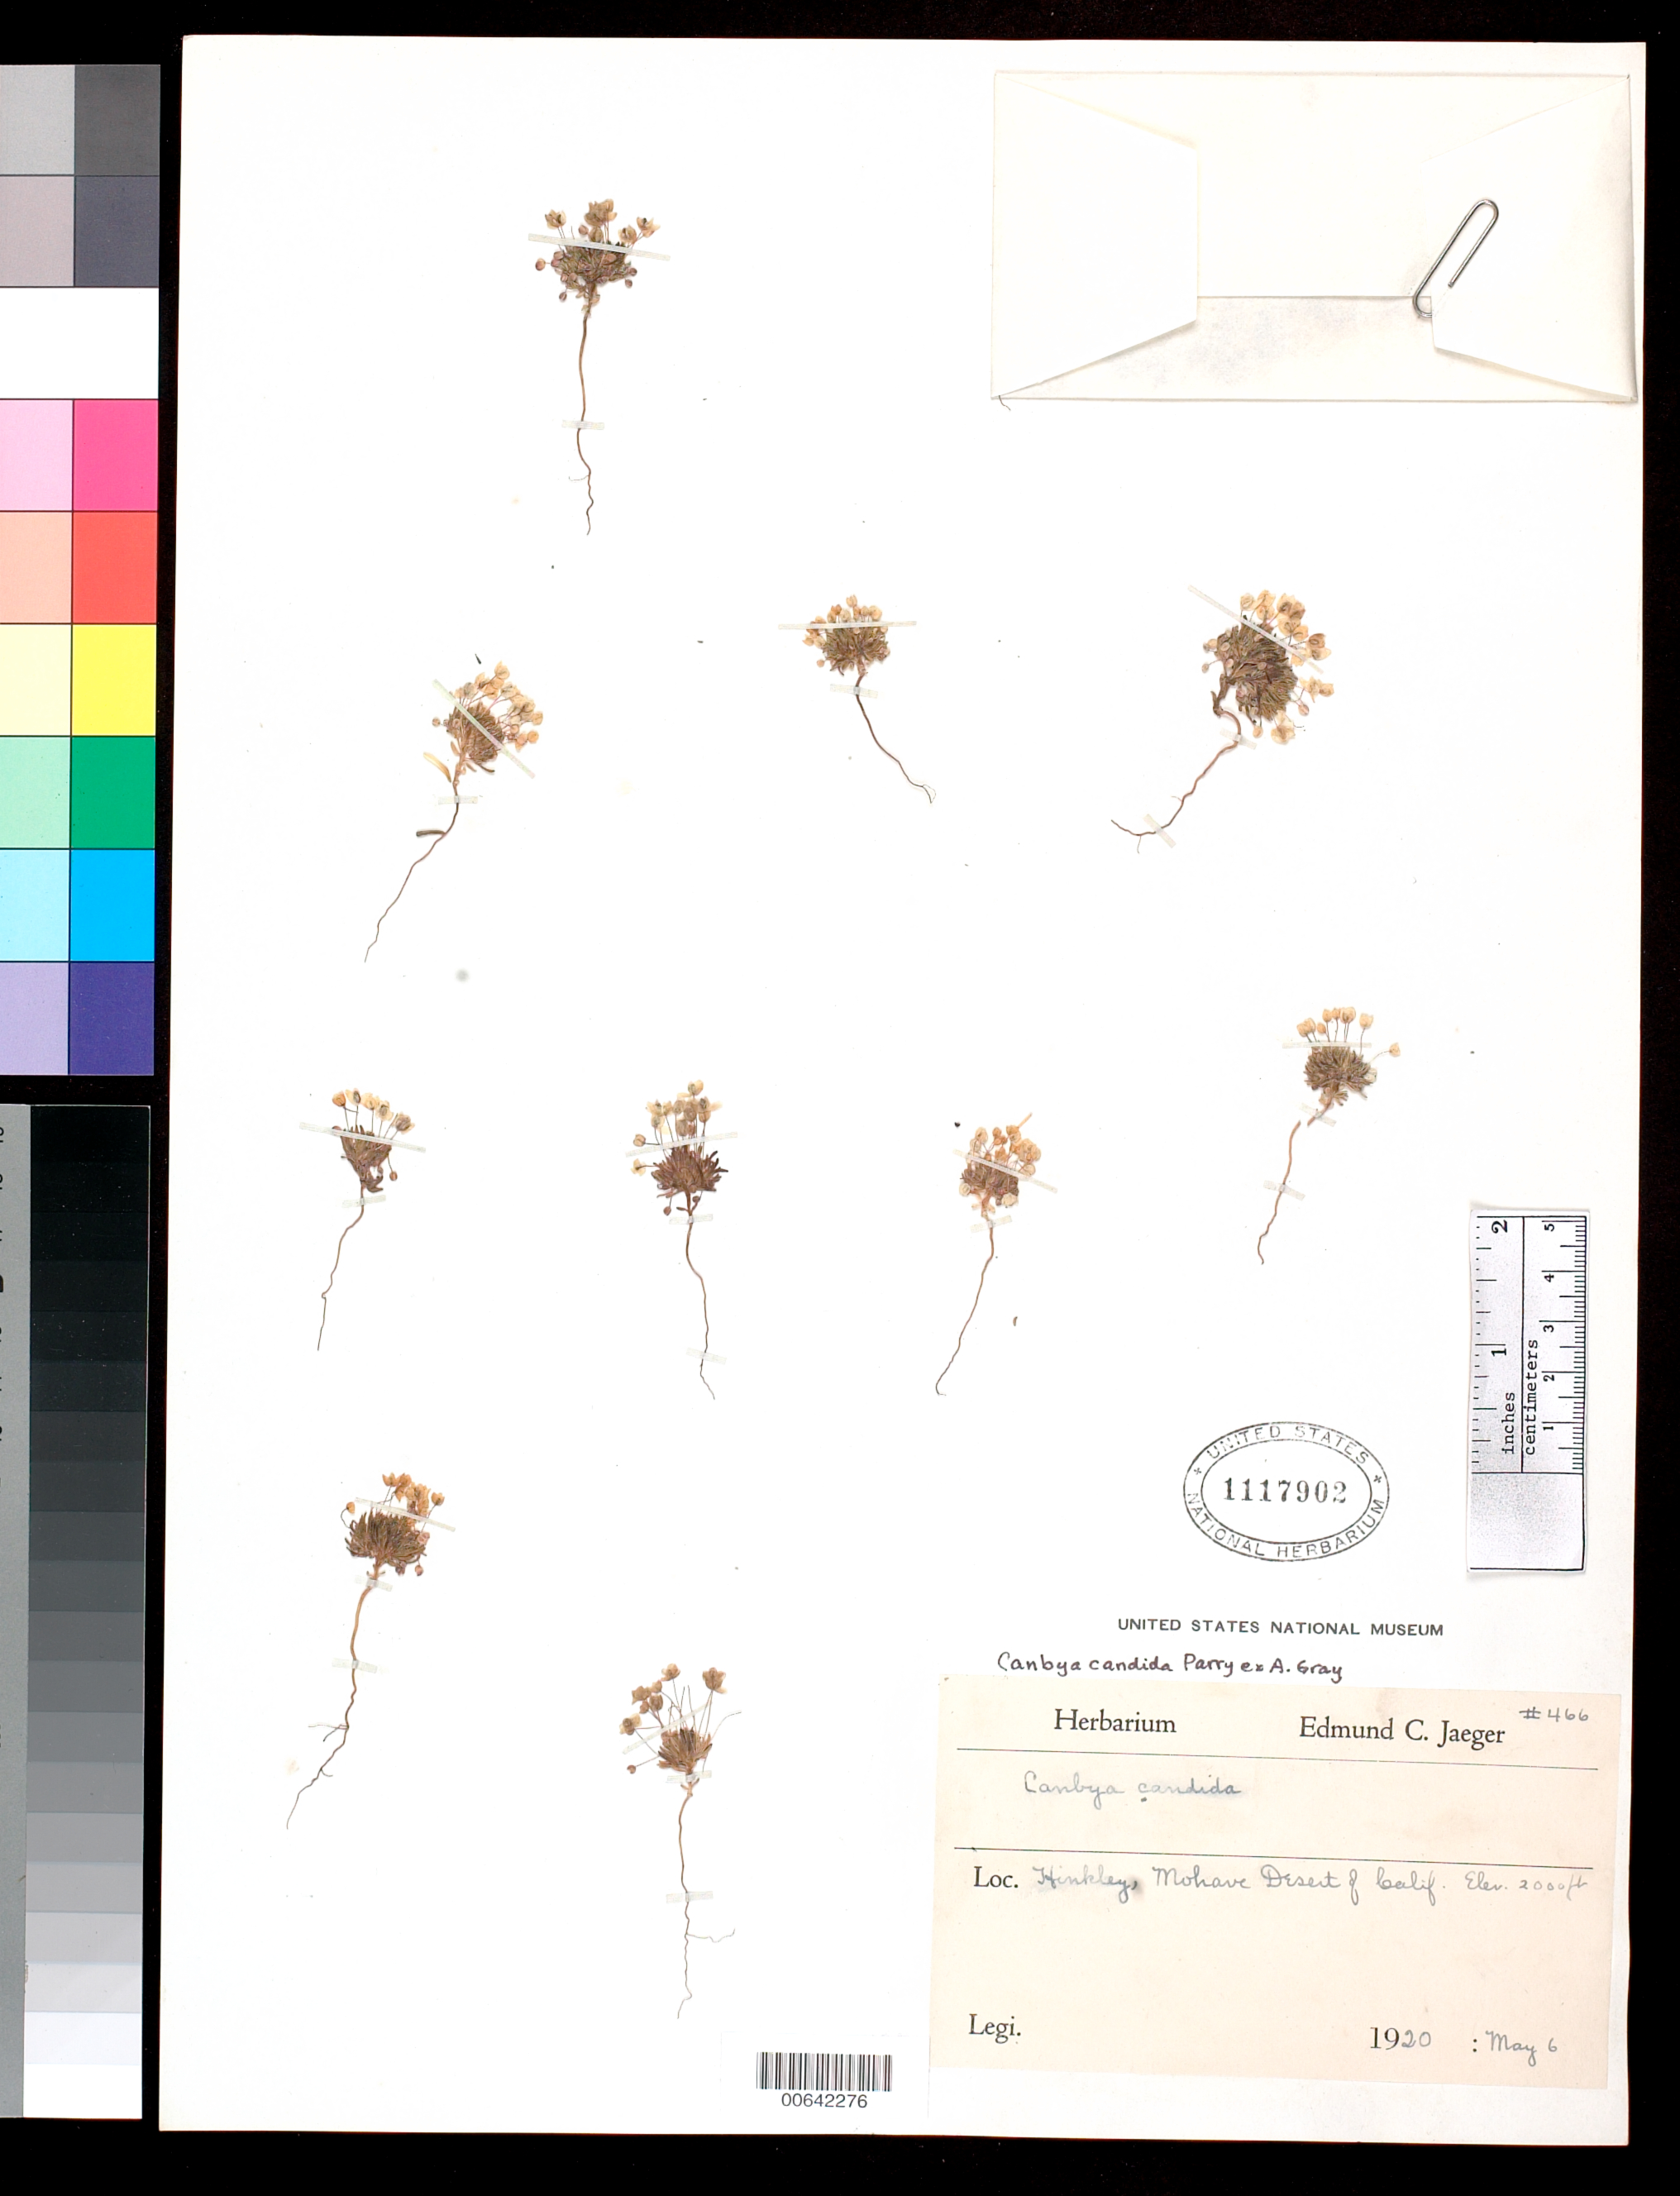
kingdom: Plantae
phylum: Tracheophyta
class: Magnoliopsida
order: Ranunculales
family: Papaveraceae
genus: Canbya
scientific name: Canbya candida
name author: Parry ex A. Gray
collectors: E. Jaeger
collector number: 466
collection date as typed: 06 May 1920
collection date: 1920-05-06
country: United States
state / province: California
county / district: Kern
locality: Hinkley, Mohave Desert.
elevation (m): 610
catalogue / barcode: US 1117902